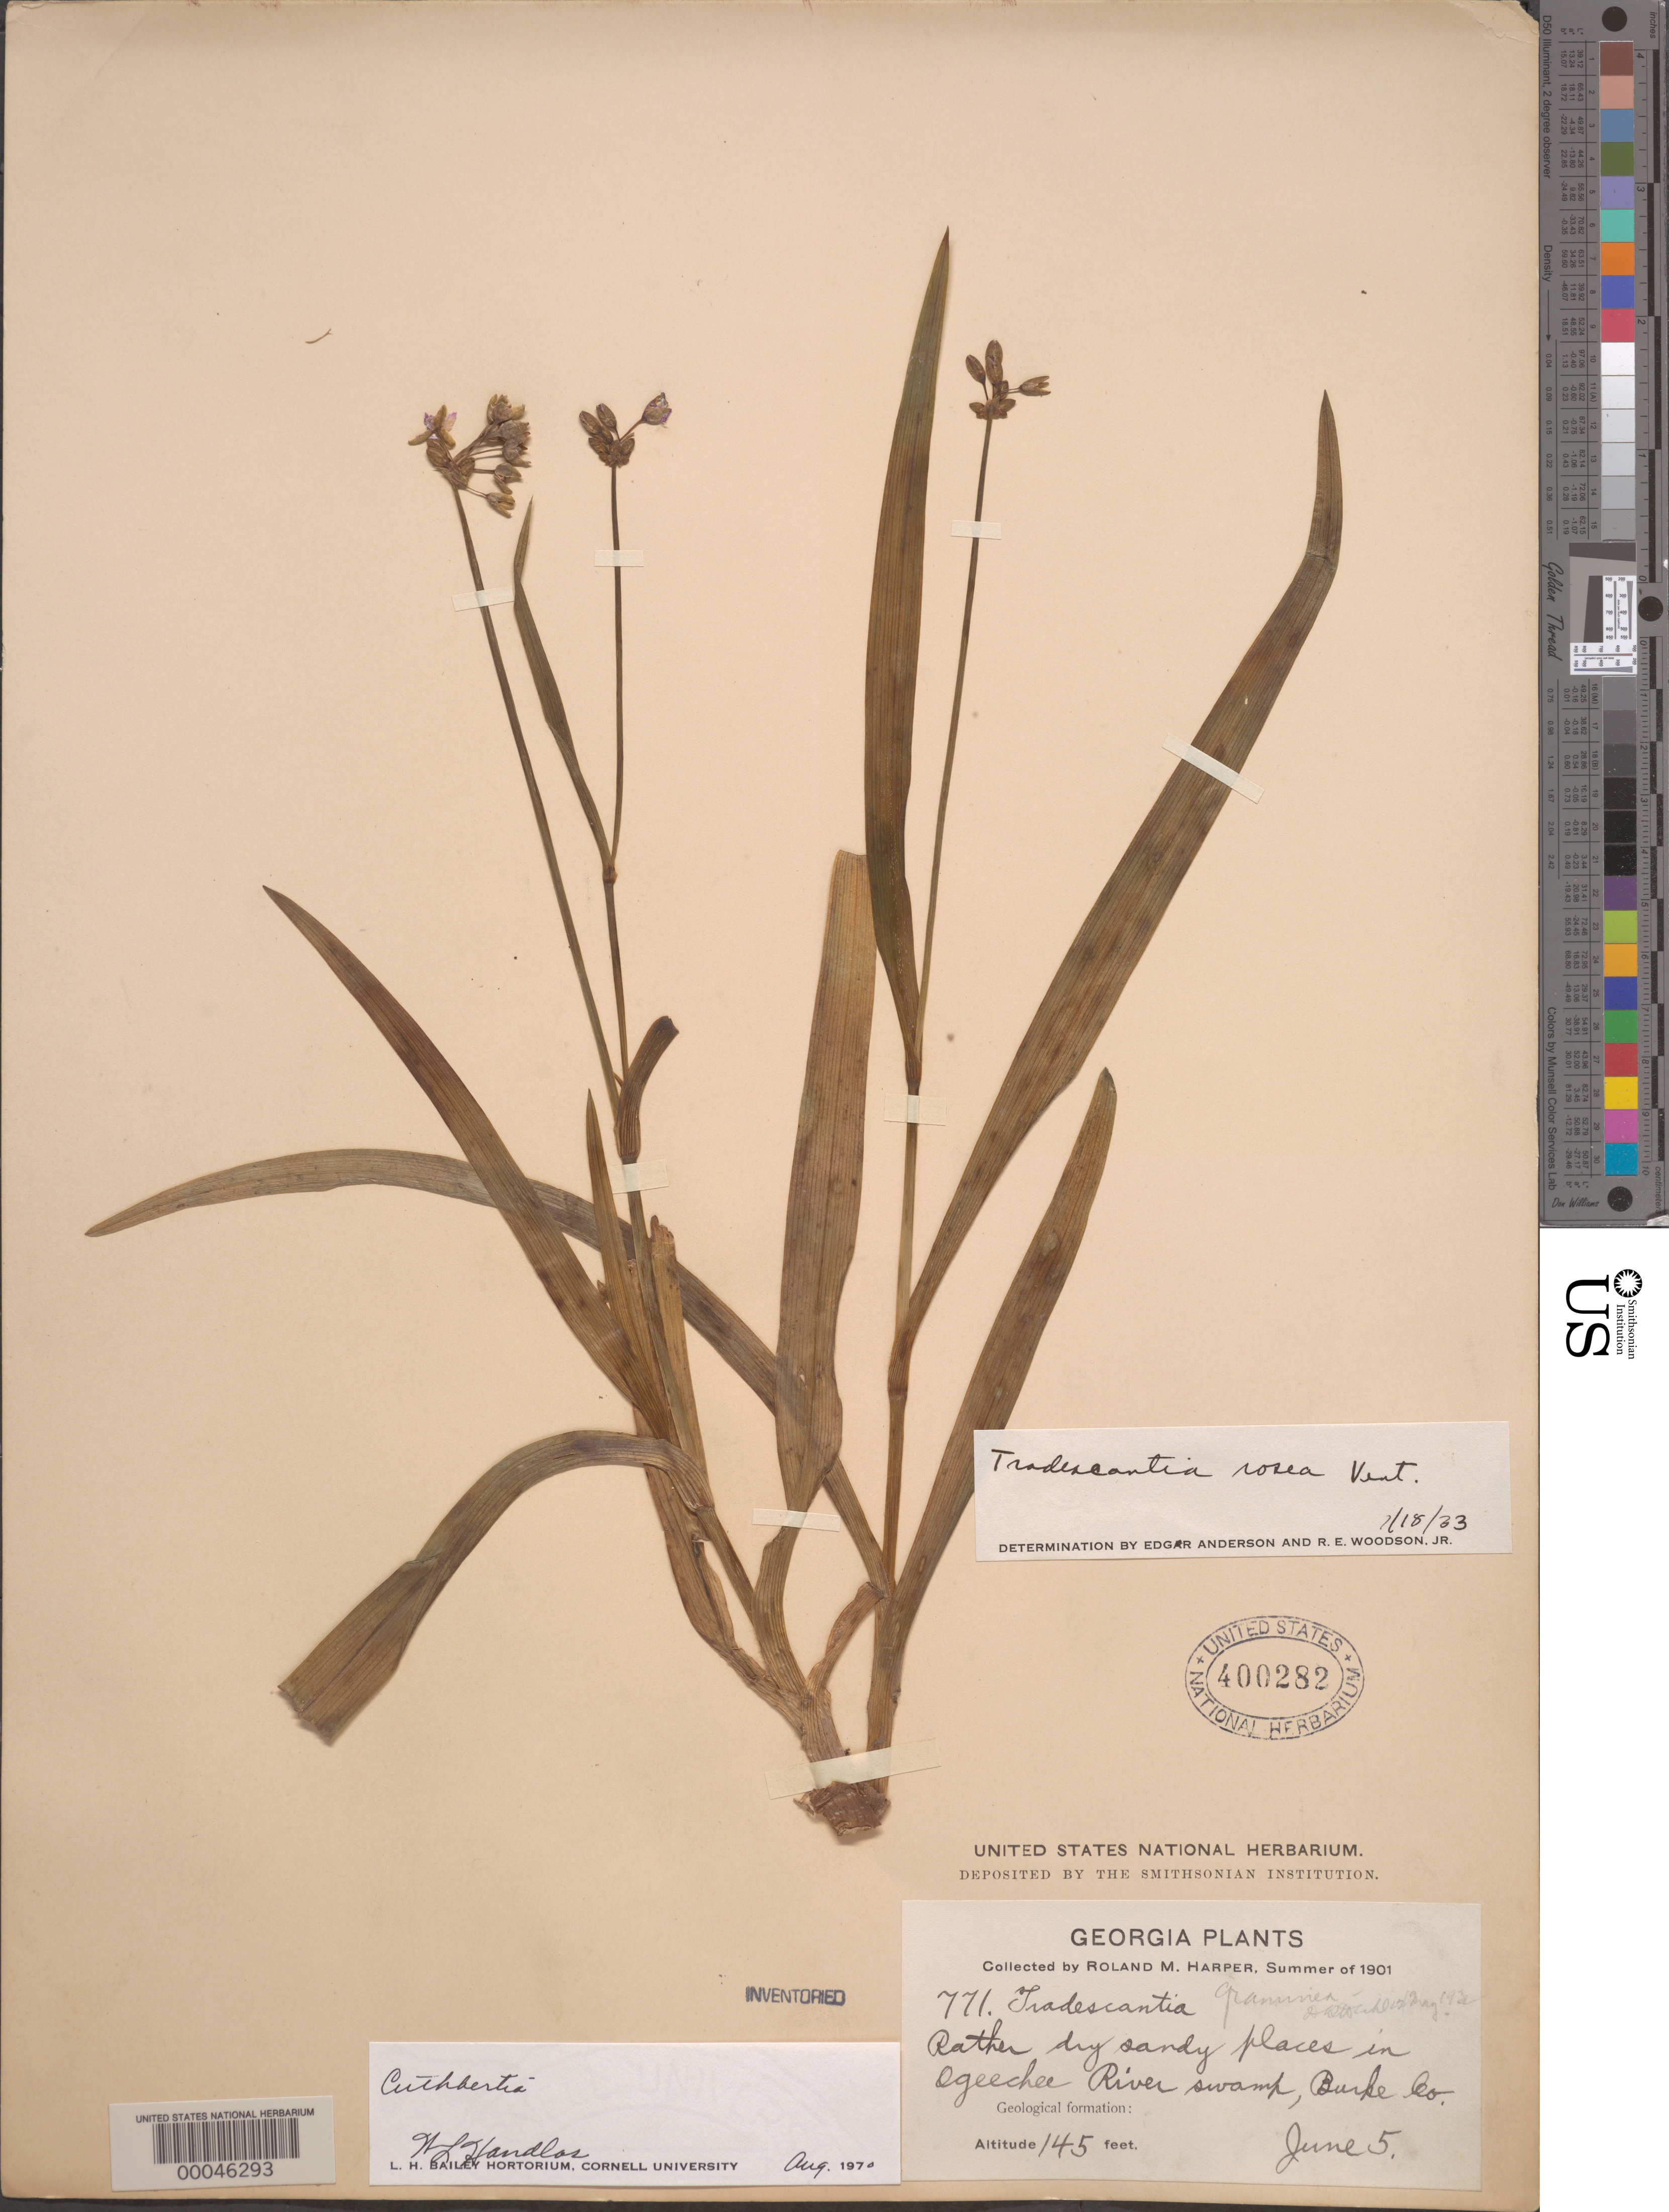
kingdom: Plantae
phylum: Tracheophyta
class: Liliopsida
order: Commelinales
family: Commelinaceae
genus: Cuthbertia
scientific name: Cuthbertia rosea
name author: (Vent.) Small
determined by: Strong, Mark T., (BOT), Smithsonian Institution - National Museum of Natural History (UNITED STATES)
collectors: R. M. Harper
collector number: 771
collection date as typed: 05 Jun 1901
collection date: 1901-06-05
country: United States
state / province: Georgia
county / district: Burke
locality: Ogeechee river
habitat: Dry, sandy areas, riverbank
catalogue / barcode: US 400282